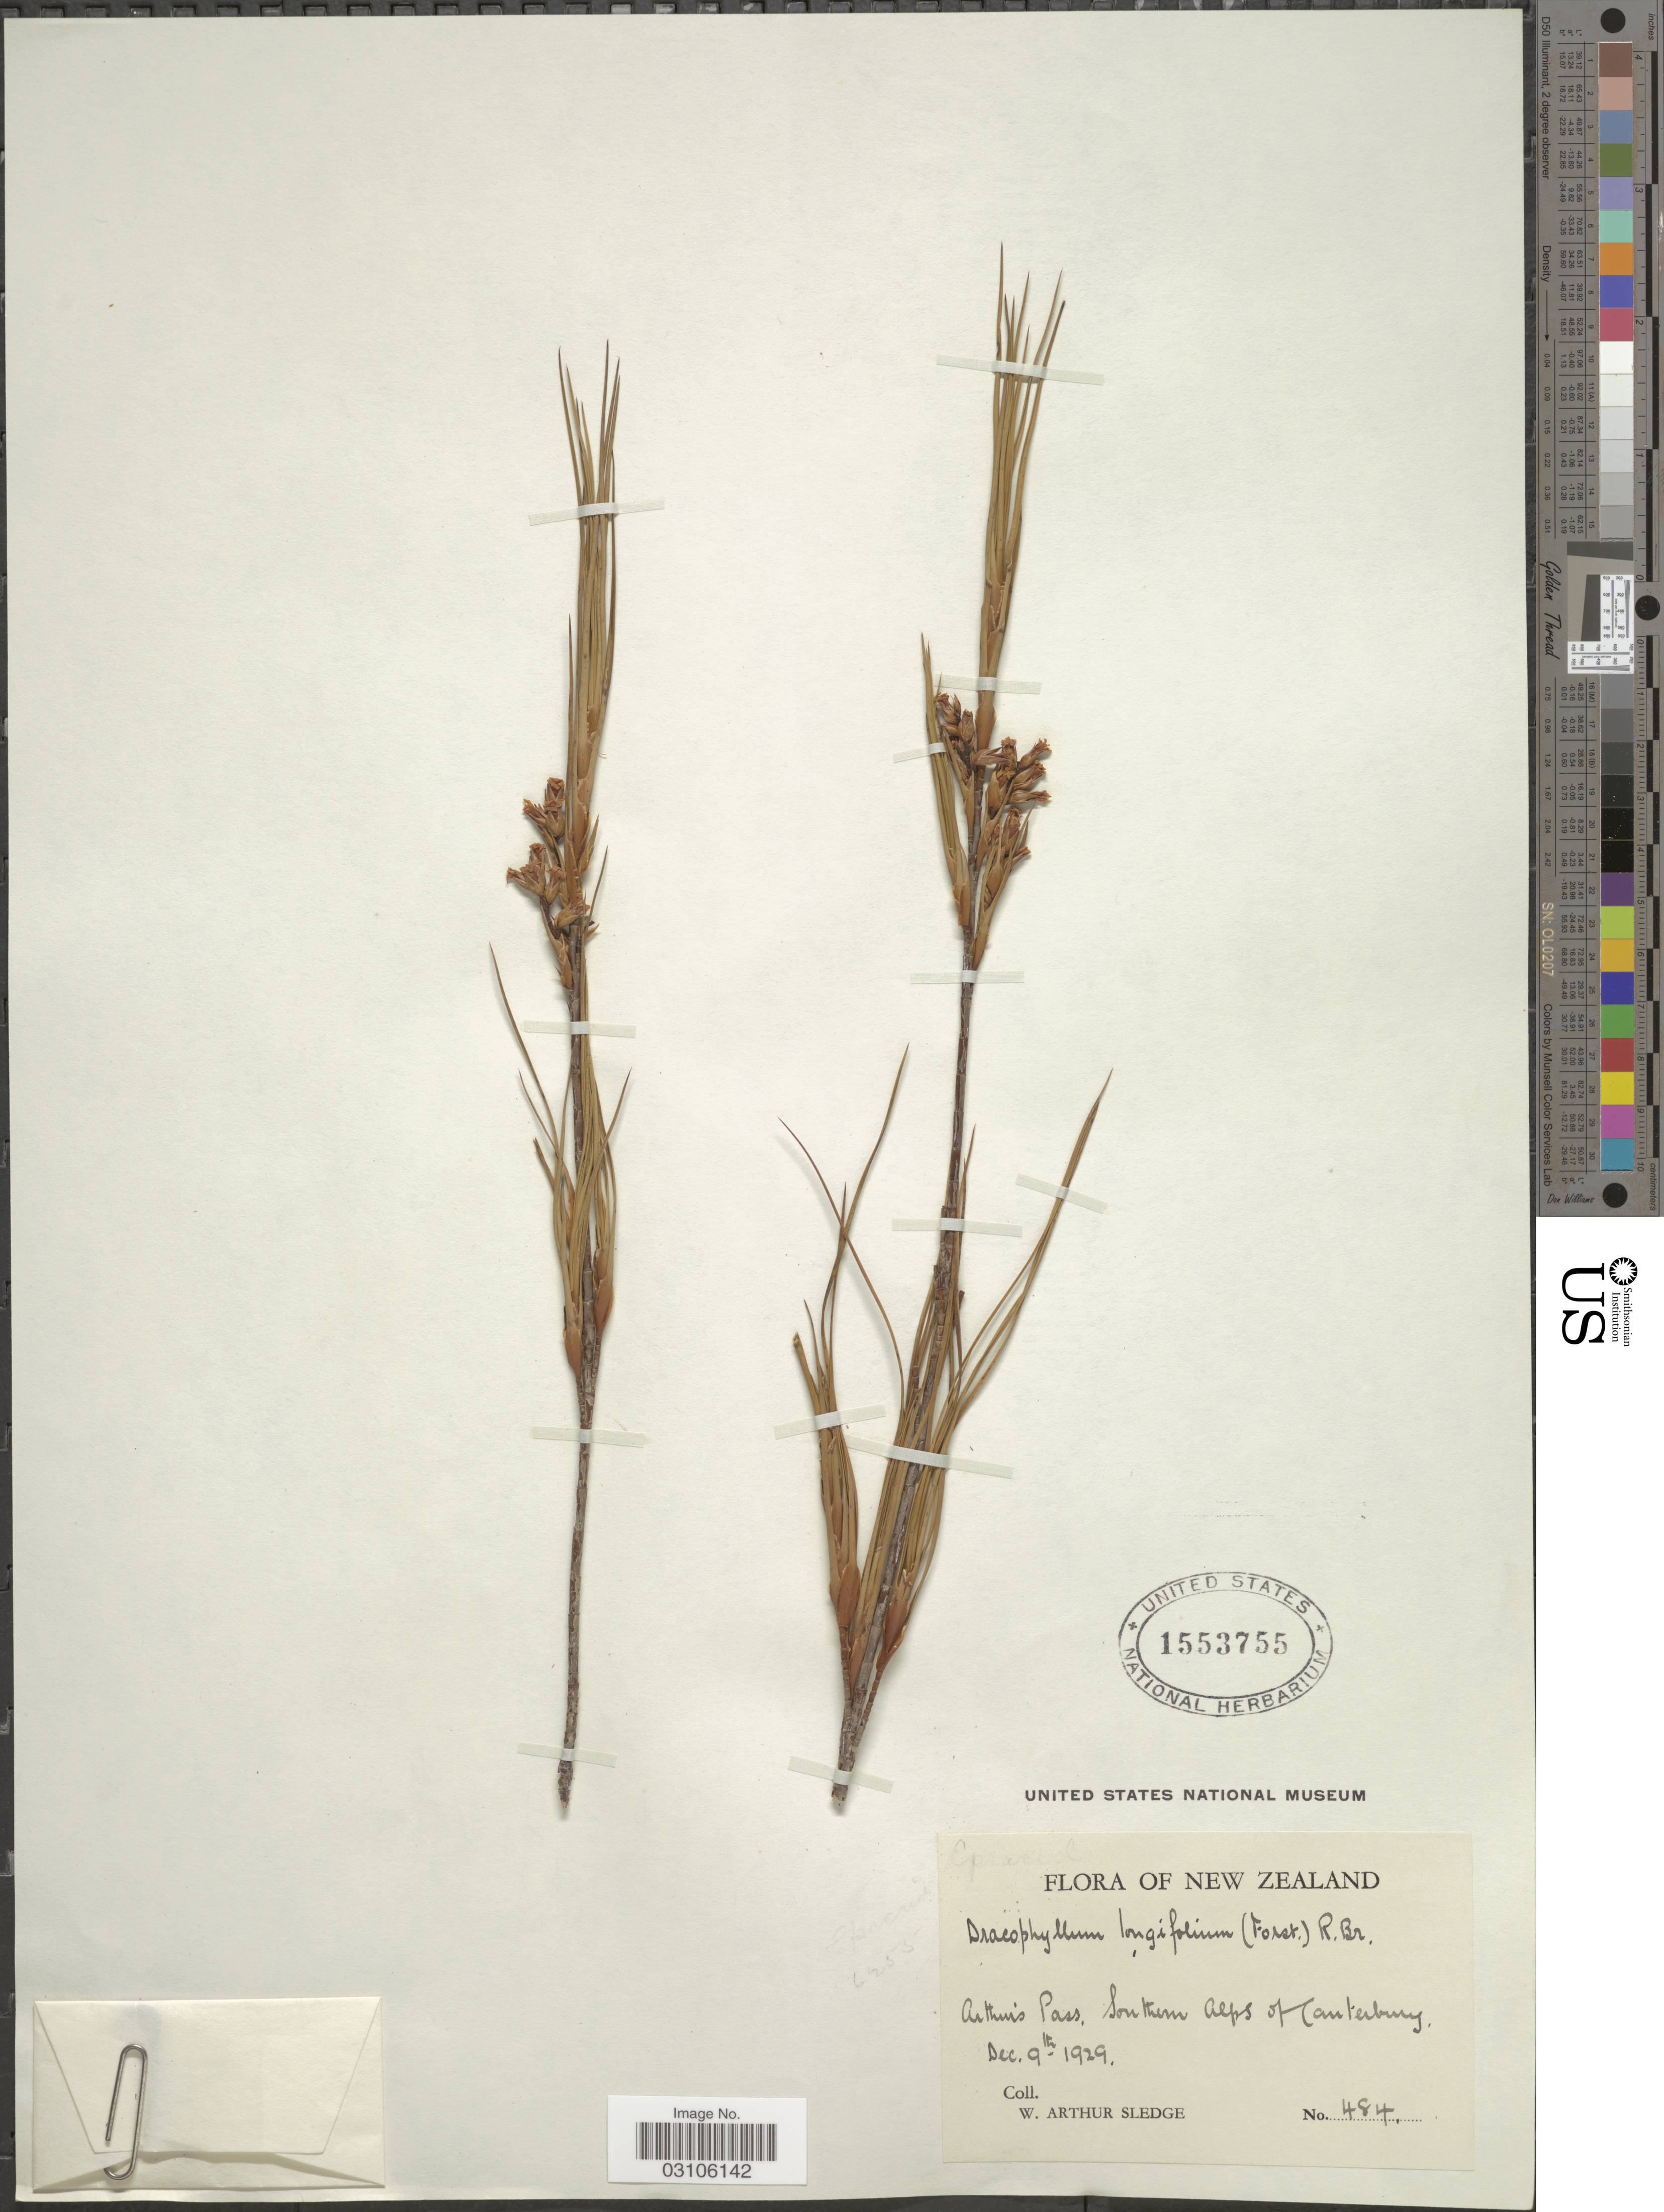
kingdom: Plantae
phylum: Tracheophyta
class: Magnoliopsida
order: Ericales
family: Ericaceae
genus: Dracophyllum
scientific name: Dracophyllum longifolium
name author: (J.R. Forst. & G. Forst.) R. Br. ex Roem. & Schult.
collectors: W. A. Sledge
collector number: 484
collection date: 1929-12-09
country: New Zealand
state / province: Canterbury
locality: Arthur's Pass, Southern Alps of Canterbury.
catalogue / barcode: US 1553755